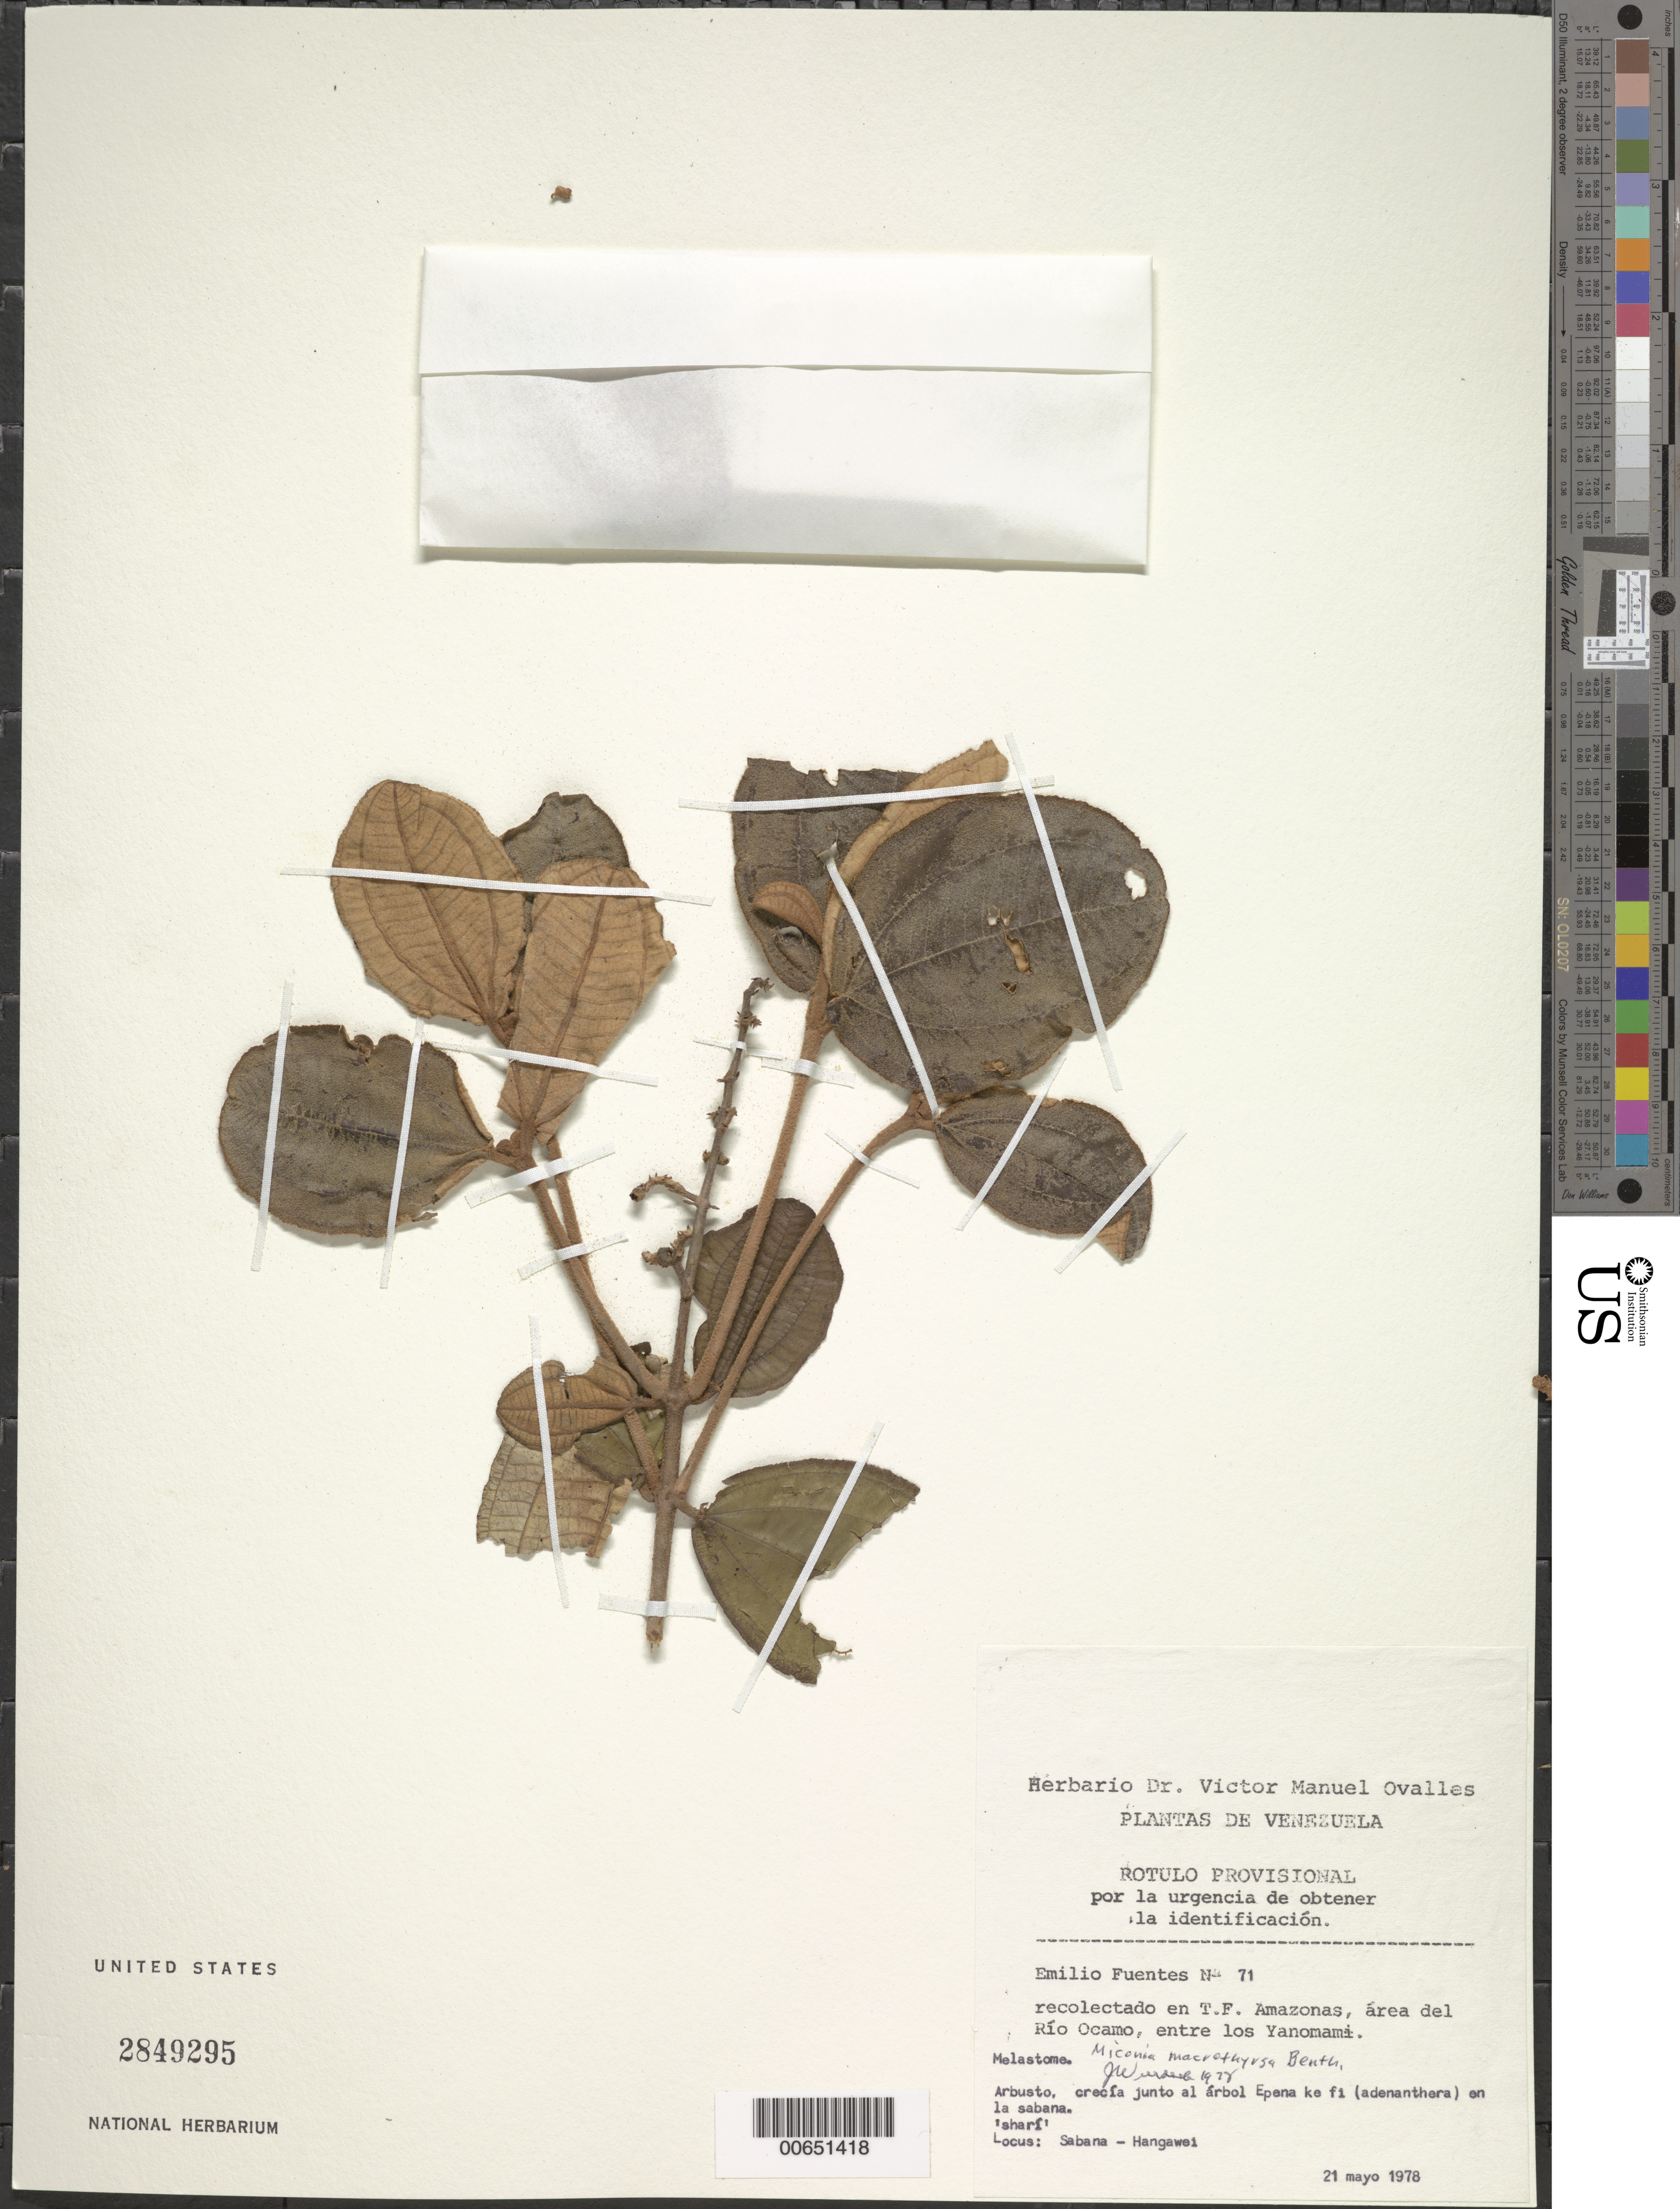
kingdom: Plantae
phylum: Tracheophyta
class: Magnoliopsida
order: Myrtales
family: Melastomataceae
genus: Miconia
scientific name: Miconia macrothyrsa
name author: Benth.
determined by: Wurdack, John J., (US), US (UNITED STATES)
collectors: E. Fuentes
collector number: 71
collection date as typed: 21-May-78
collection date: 1978-05-21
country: Venezuela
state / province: Amazonas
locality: Río Ocamo, entre los Yanomami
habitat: Crecia junto al arbol Epena kefi (adenanthera) en la sabana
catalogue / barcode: US 2849295